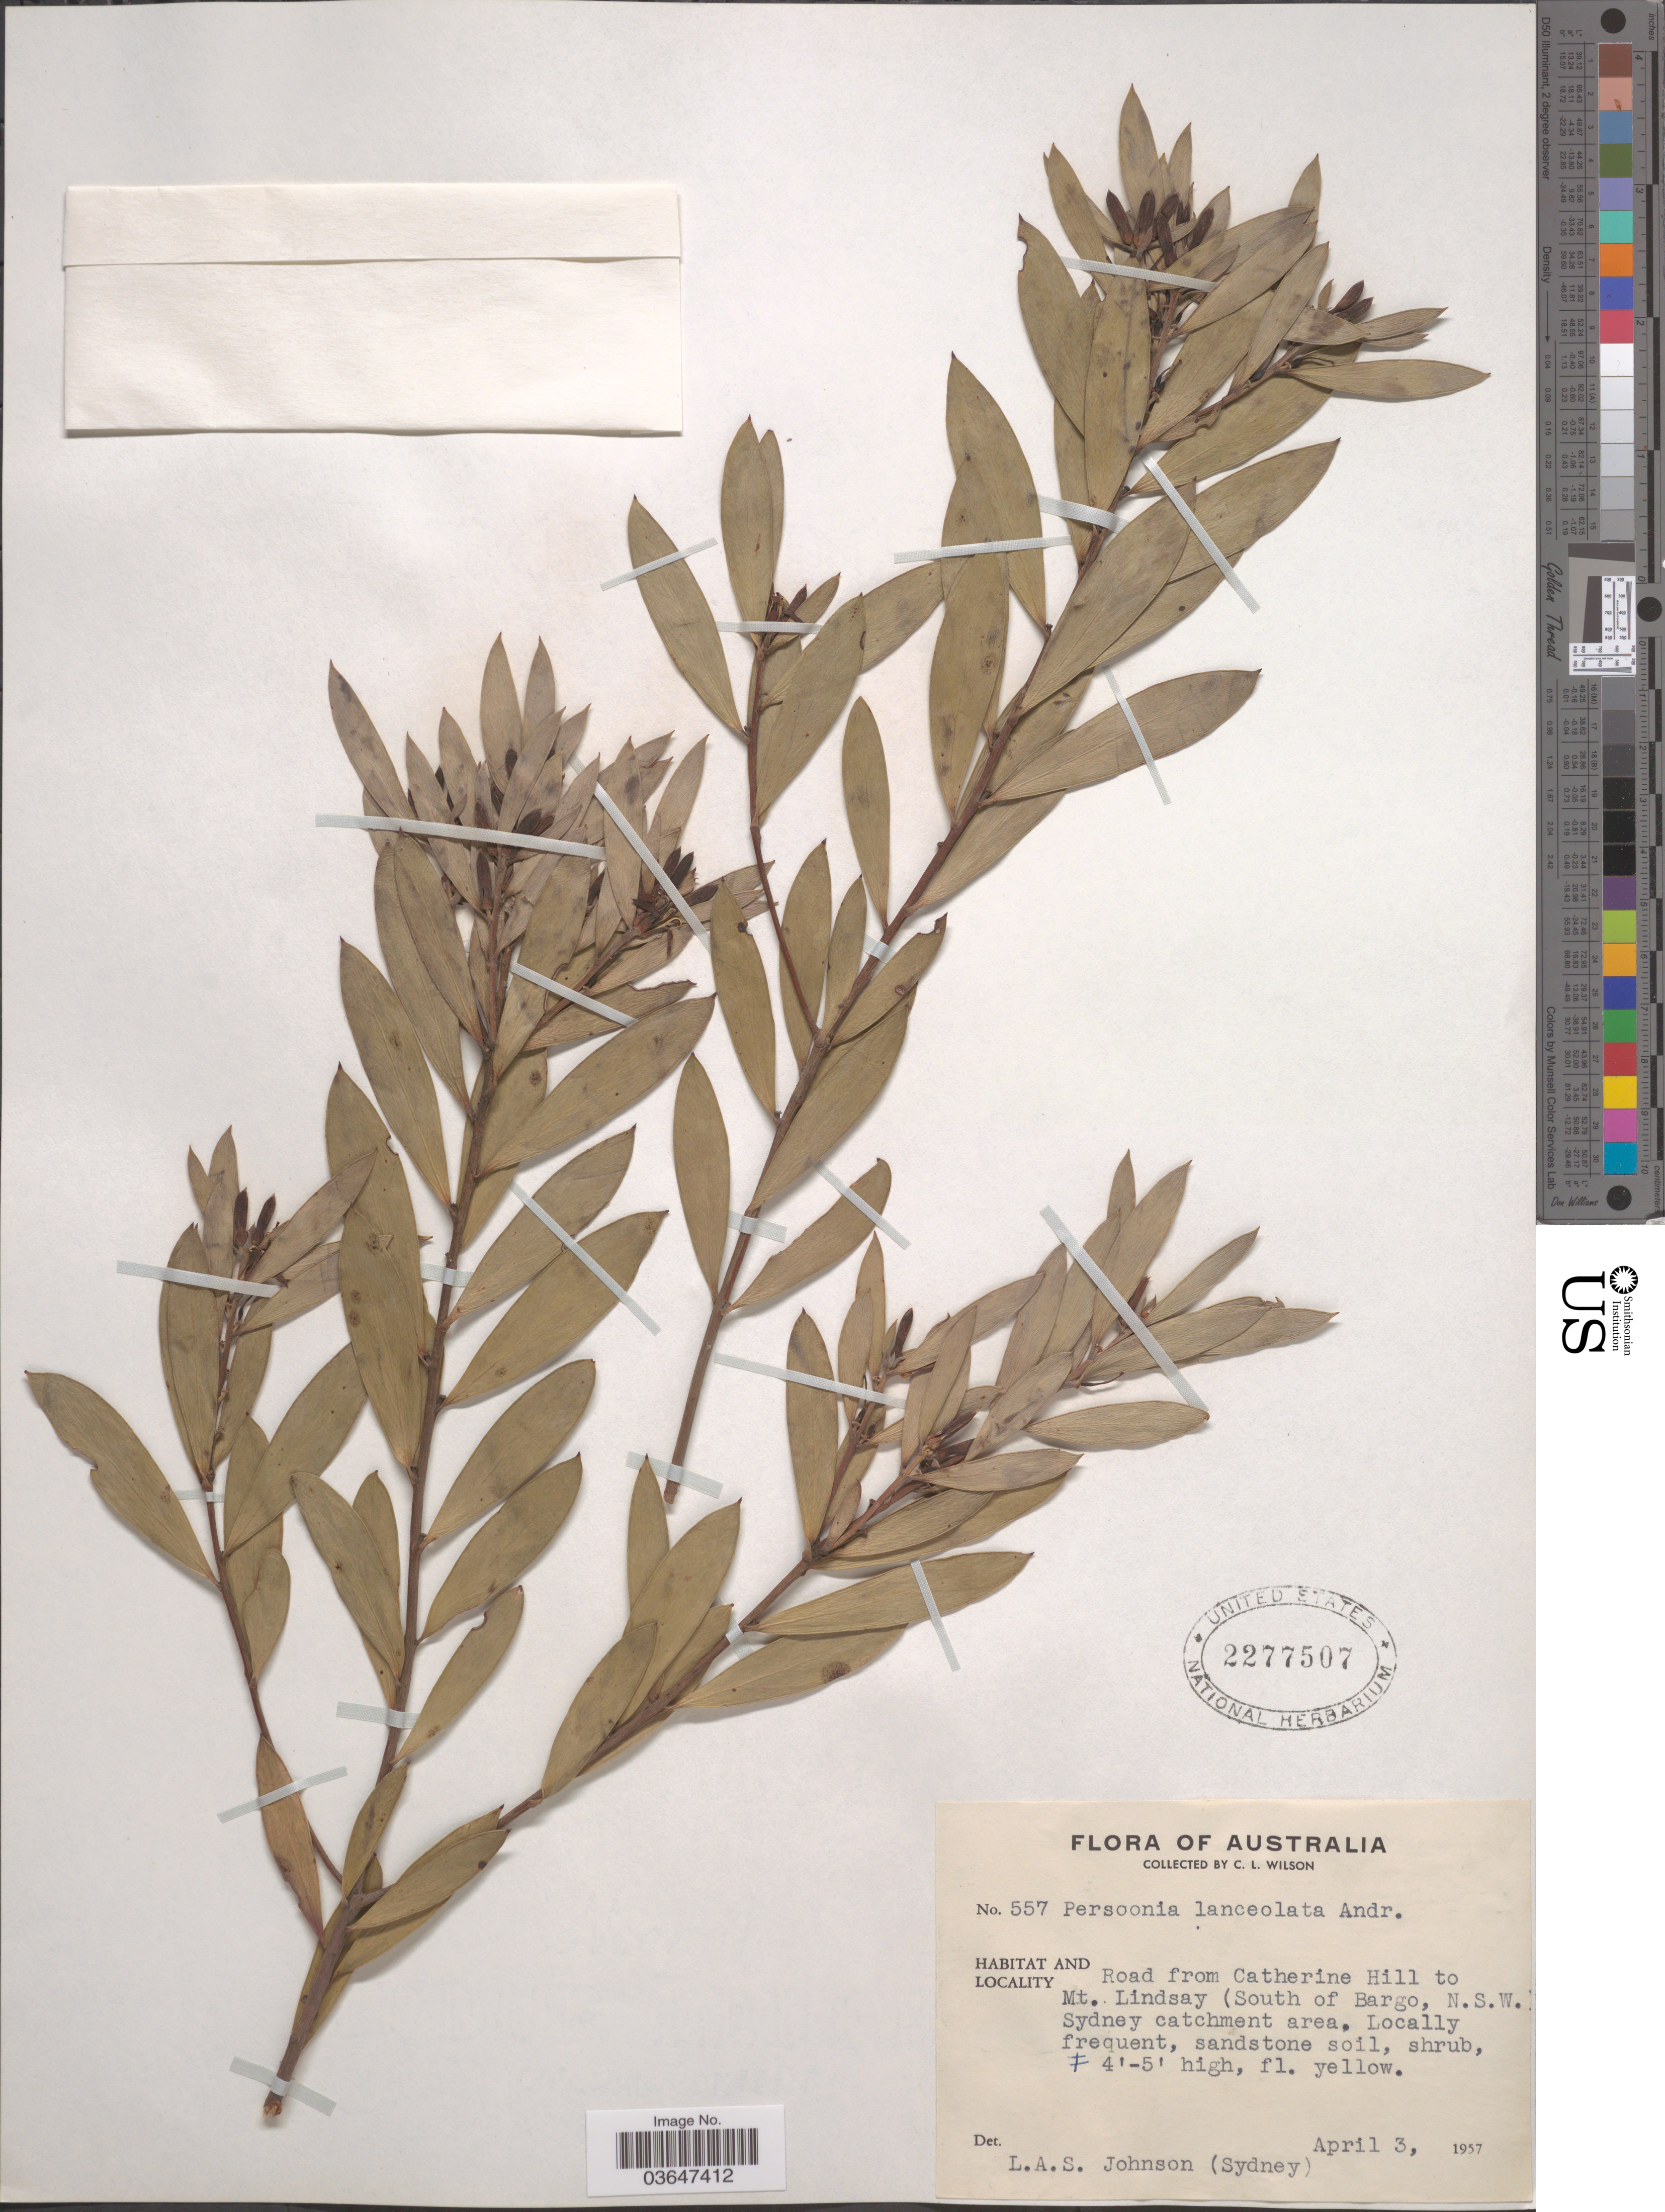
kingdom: Plantae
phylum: Tracheophyta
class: Magnoliopsida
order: Proteales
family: Proteaceae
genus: Persoonia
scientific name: Persoonia lanceolata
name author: Michx.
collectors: L. A. S. Johnson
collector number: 557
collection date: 1957-04-03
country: Australia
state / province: New South Wales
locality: Road from Catherine Hill to Mt. Lindsay (South of Bargo, Sydney catchment area.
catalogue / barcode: US 2277507